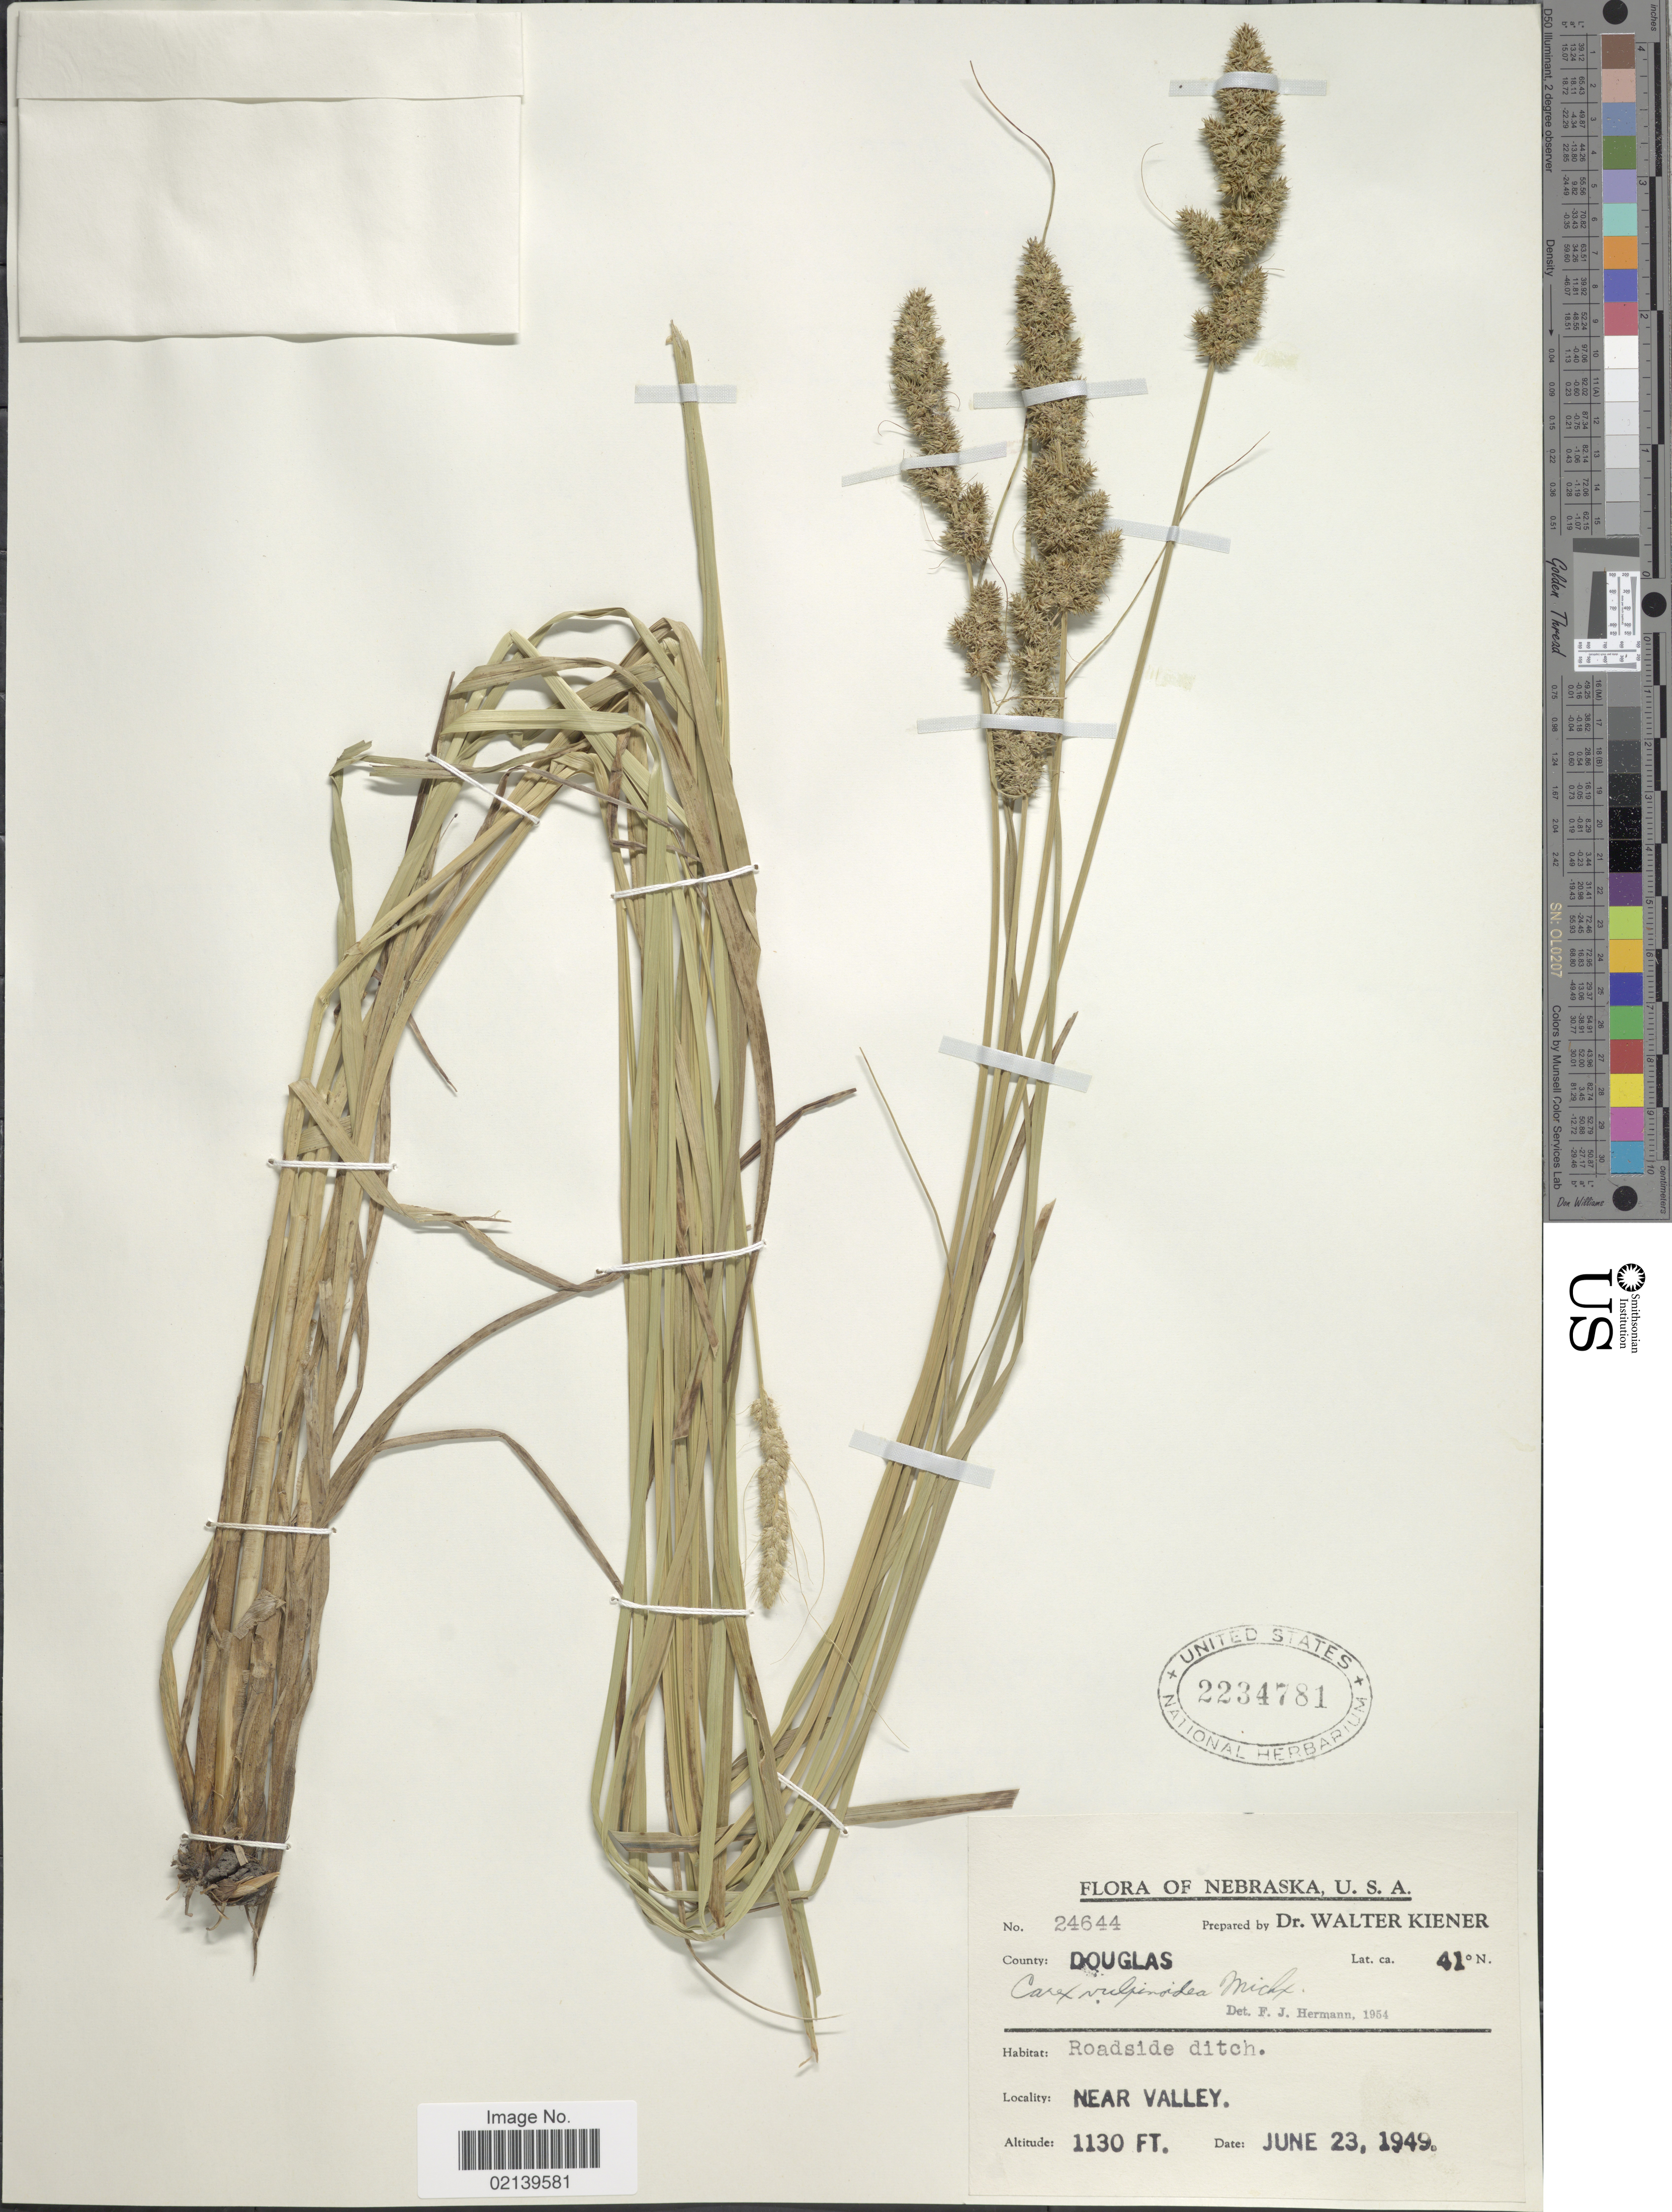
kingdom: Plantae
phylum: Tracheophyta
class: Liliopsida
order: Poales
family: Cyperaceae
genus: Carex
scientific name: Carex vulpinoidea Michx.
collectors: W. Kiener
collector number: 24644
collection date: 1949-06-23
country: United States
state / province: Nebraska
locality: County: Douglas, Near Valley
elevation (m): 344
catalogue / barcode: US 2234781